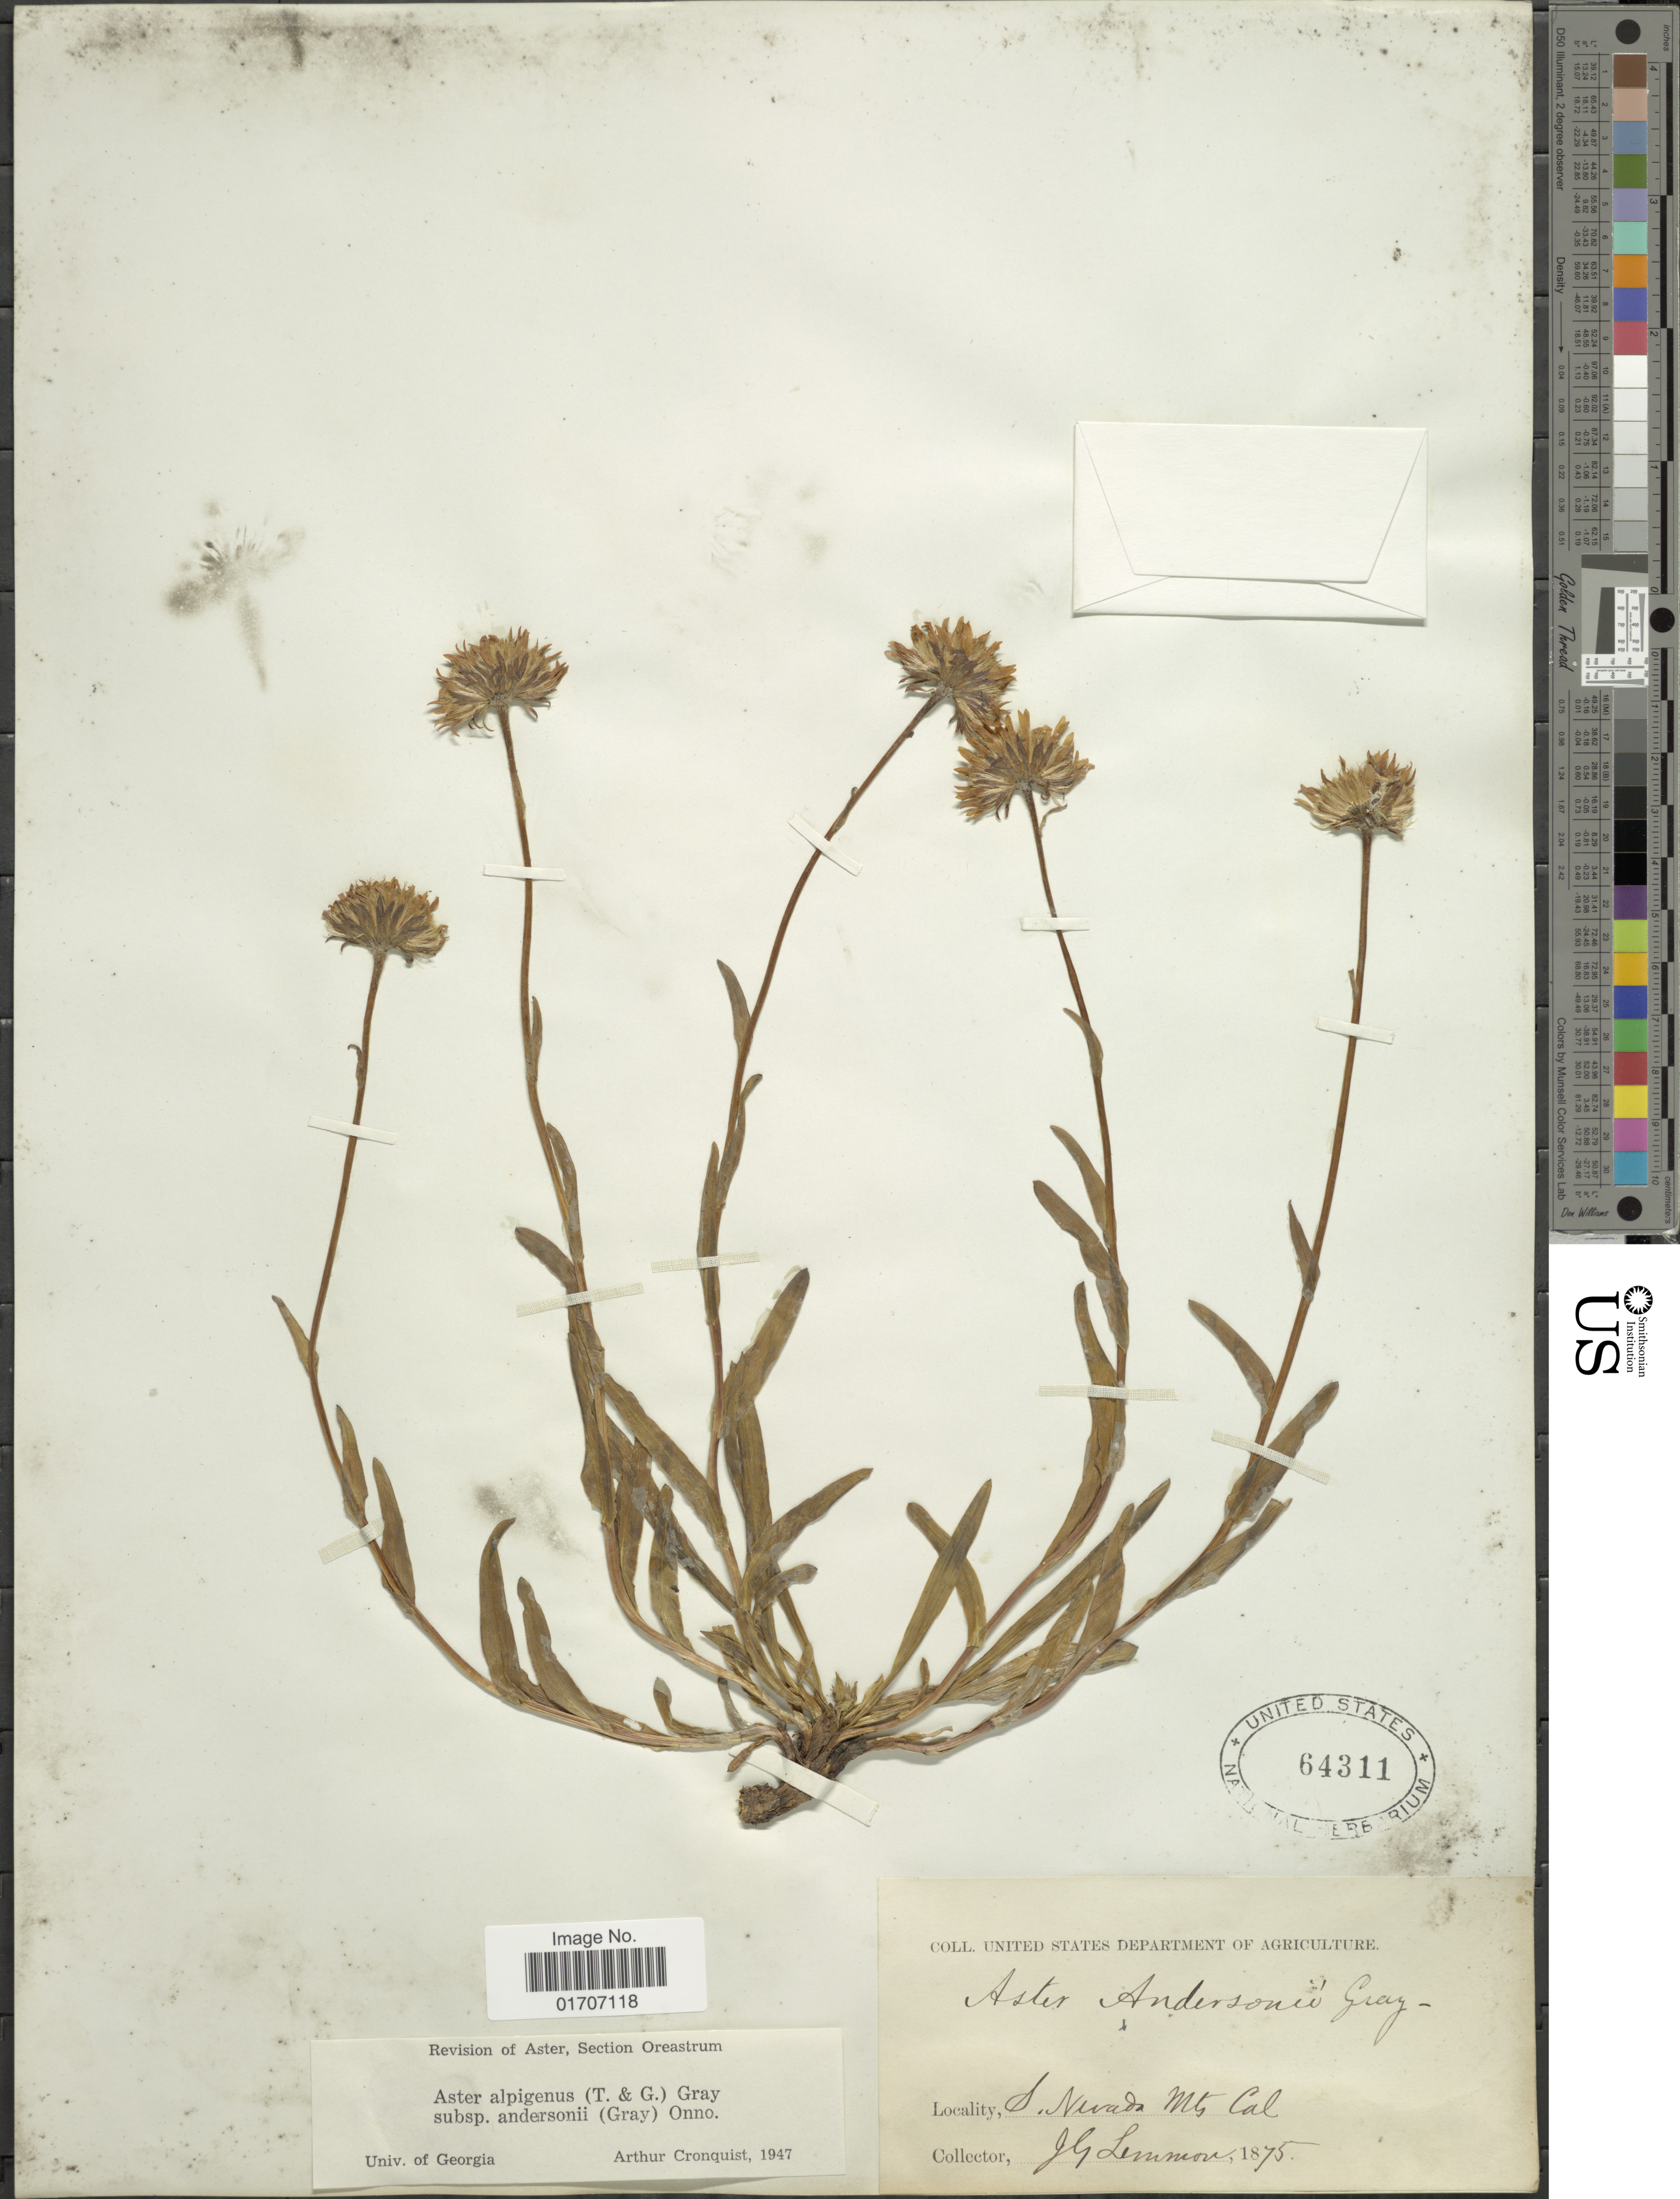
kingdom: Plantae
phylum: Tracheophyta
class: Magnoliopsida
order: Asterales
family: Asteraceae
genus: Oreostemma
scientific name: Oreostemma alpigenum var. andersonii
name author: (A. Gray) G.L. Nesom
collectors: J. Lemmon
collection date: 1875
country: United States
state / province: California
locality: S. Nevada Mts. Cal.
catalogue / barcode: US 64311